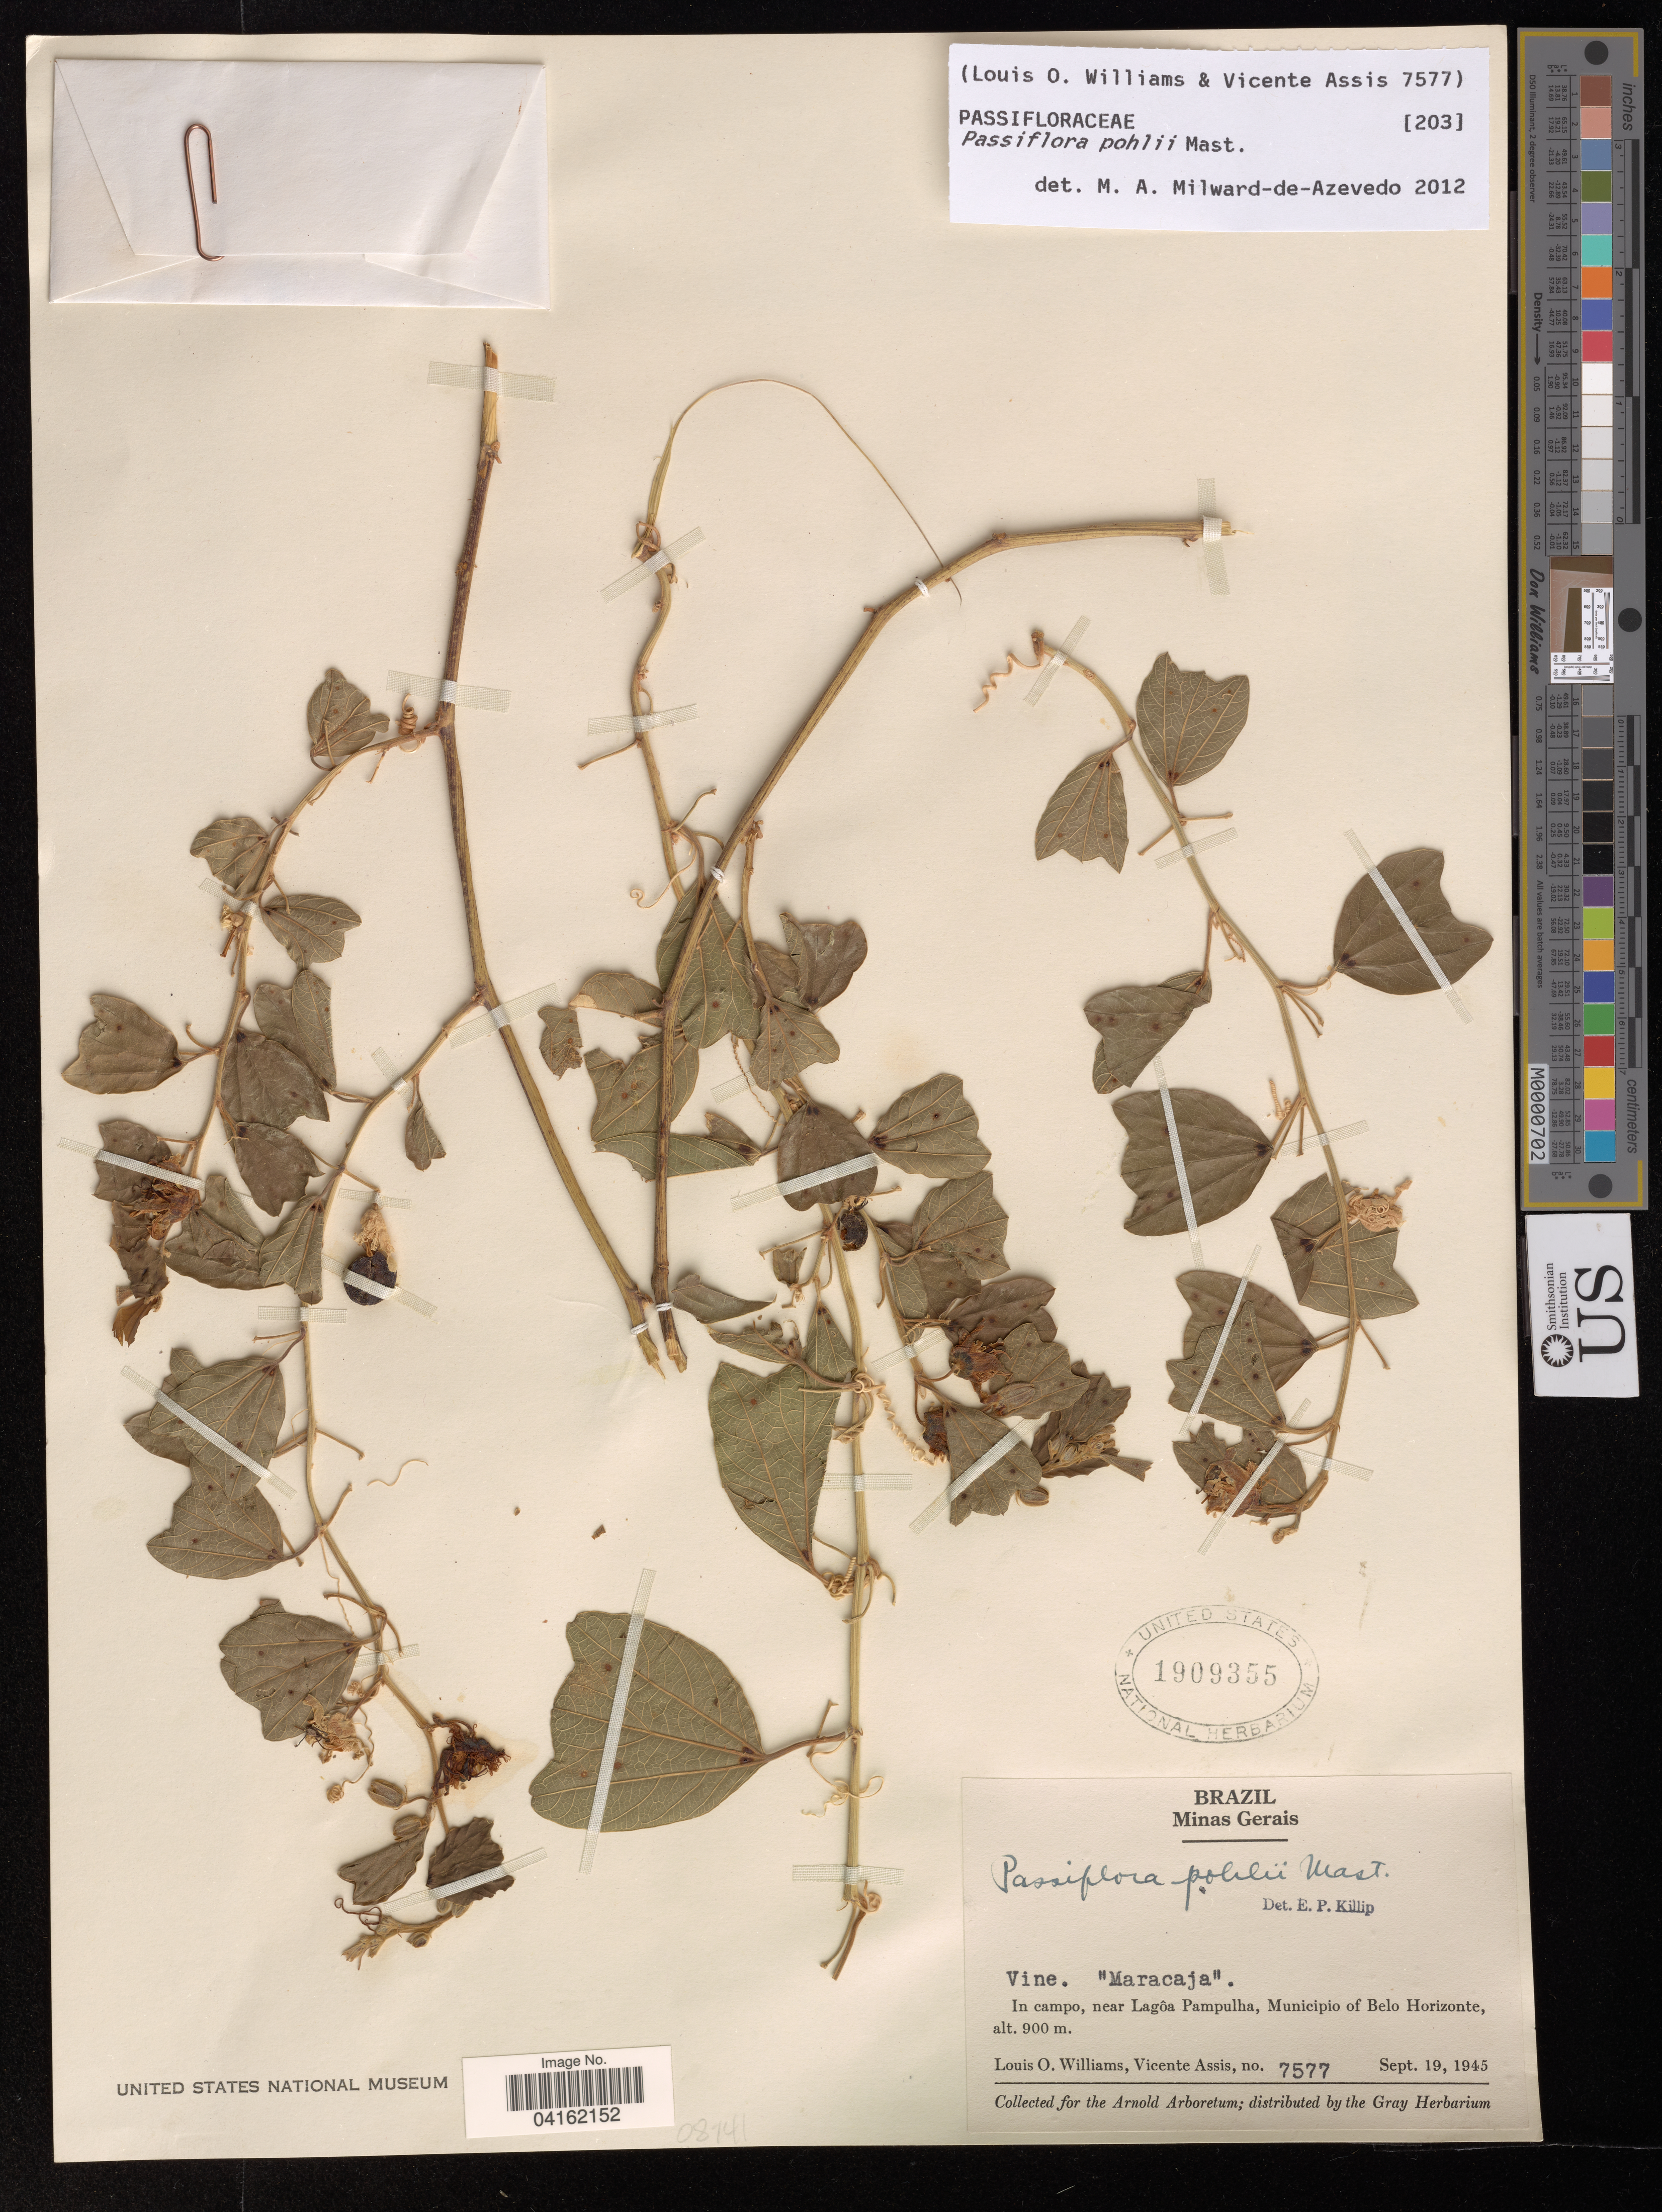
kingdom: Plantae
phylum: Tracheophyta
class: Magnoliopsida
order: Malpighiales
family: Passifloraceae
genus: Passiflora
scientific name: Passiflora pohlii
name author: Mast.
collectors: L. O. Williams & V. Assis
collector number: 7577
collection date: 1945-09-19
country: Brazil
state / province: Minas Gerais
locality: In campo, near Lagôa Pampulha, Municipio of Belo Horizonte.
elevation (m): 900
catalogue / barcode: US 1909355